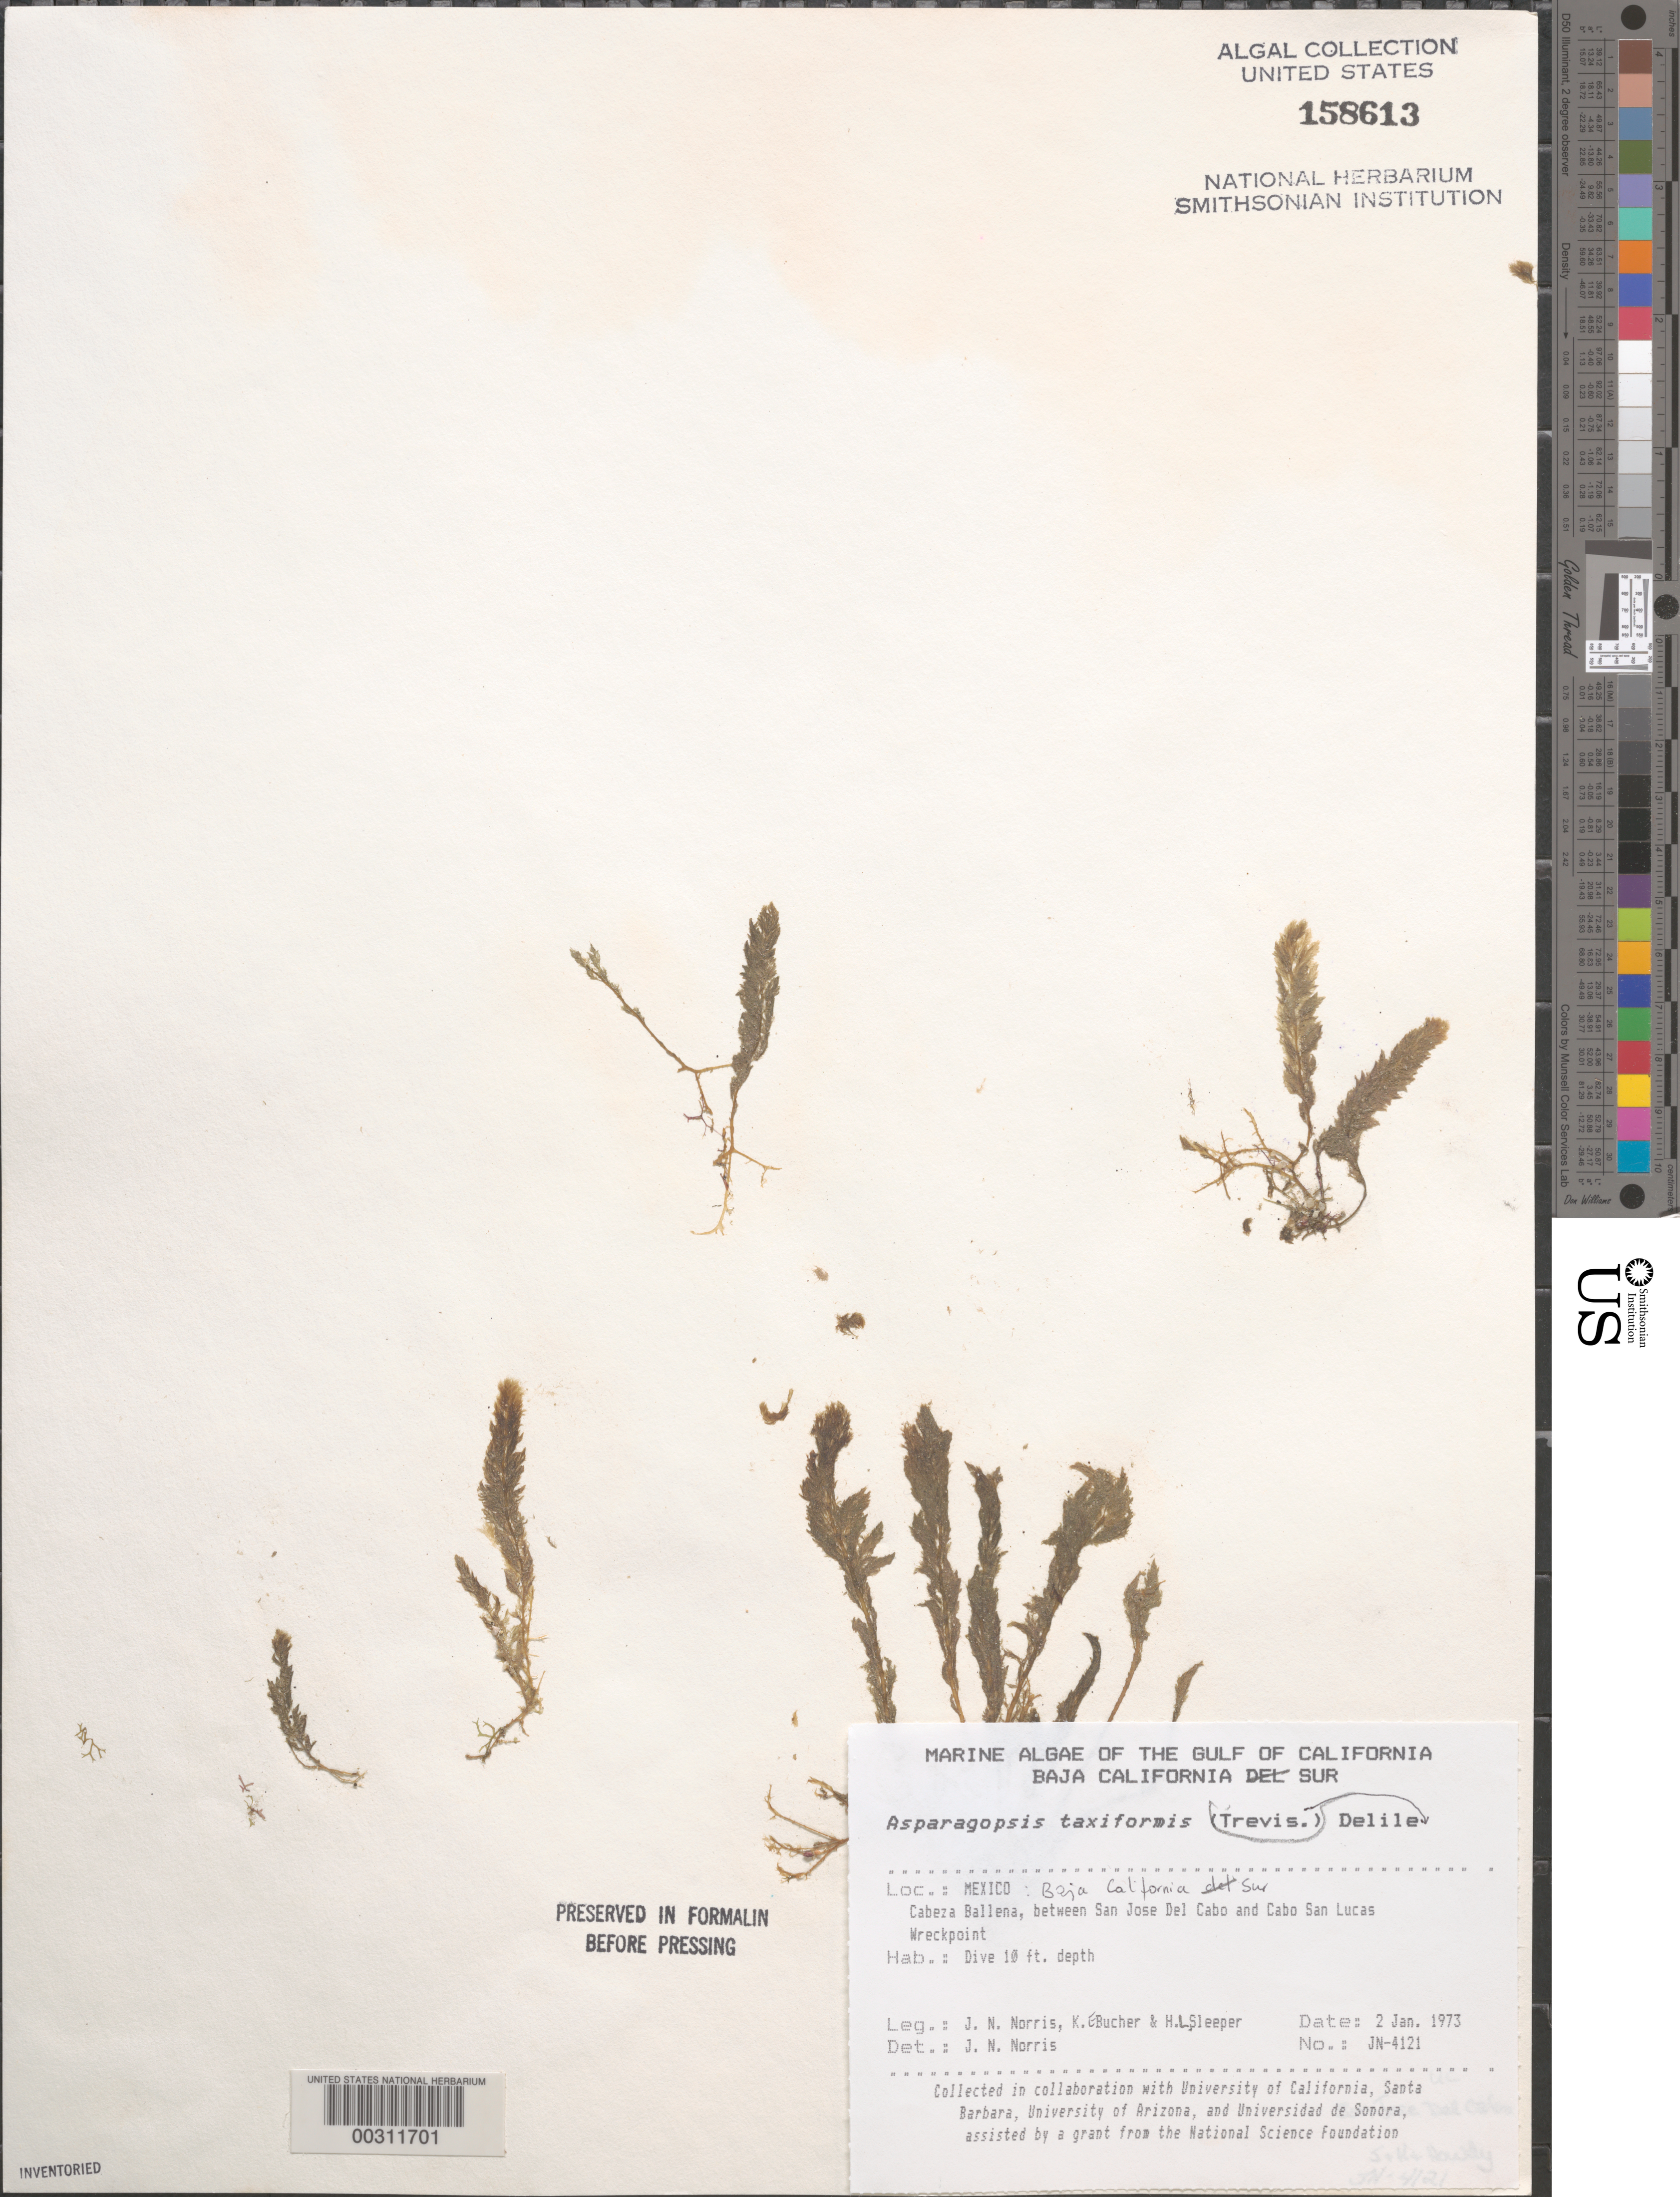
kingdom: Plantae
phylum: Rhodophyta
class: Florideophyceae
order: Bonnemaisoniales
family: Bonnemaisoniaceae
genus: Asparagopsis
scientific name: Asparagopsis taxiformis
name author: (Delile) Trevis.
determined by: Norris, James N.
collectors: J. N. Norris, K. E. Bucher & H. Sleeper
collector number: JN-4121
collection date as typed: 02 Jan 1973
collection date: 1973-01-02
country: Mexico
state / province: Baja California Sur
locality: Cabeza Ballena between San Jose del Cabo and Cabo San Lucas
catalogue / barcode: US 158613